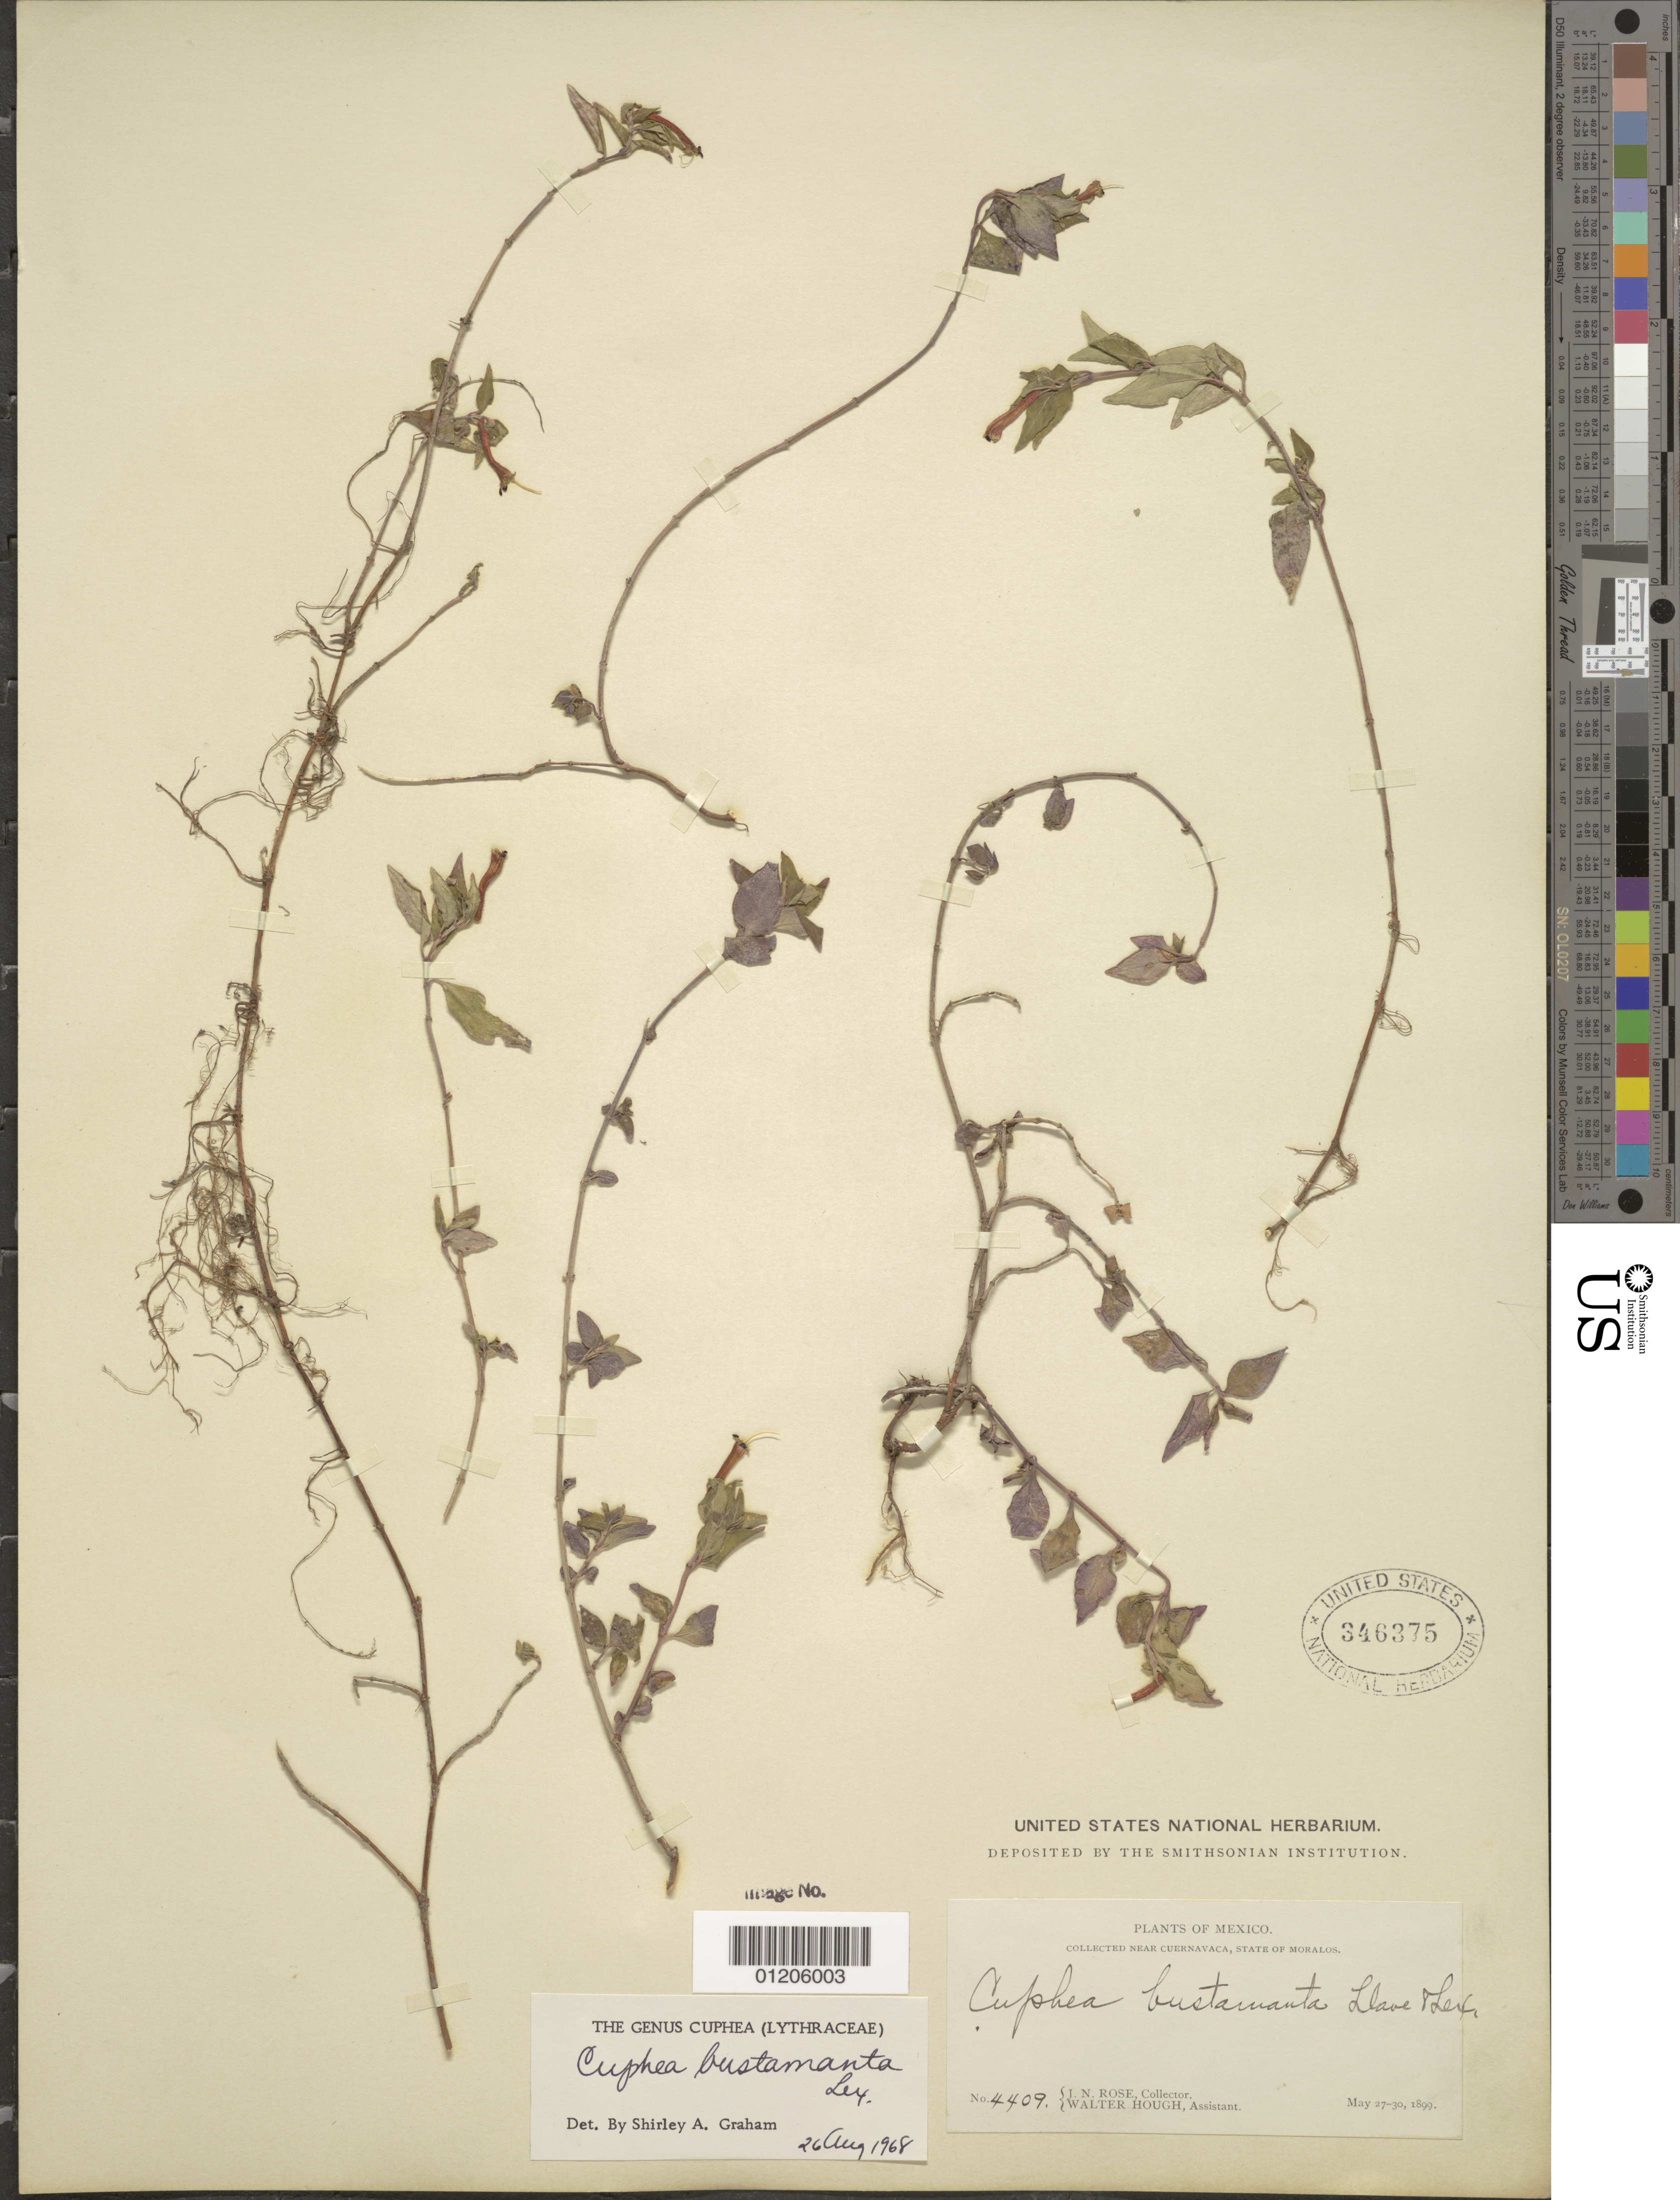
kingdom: Plantae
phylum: Tracheophyta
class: Magnoliopsida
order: Myrtales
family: Lythraceae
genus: Cuphea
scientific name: Cuphea bustamanta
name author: Lex.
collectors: J. N. Rose & W. Hough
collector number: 4409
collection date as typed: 27 May 1899 to 30 May 1899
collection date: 1899-05-27/1899-05-30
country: Mexico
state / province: Morelos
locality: Near Cuernavacea.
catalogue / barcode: US 346375